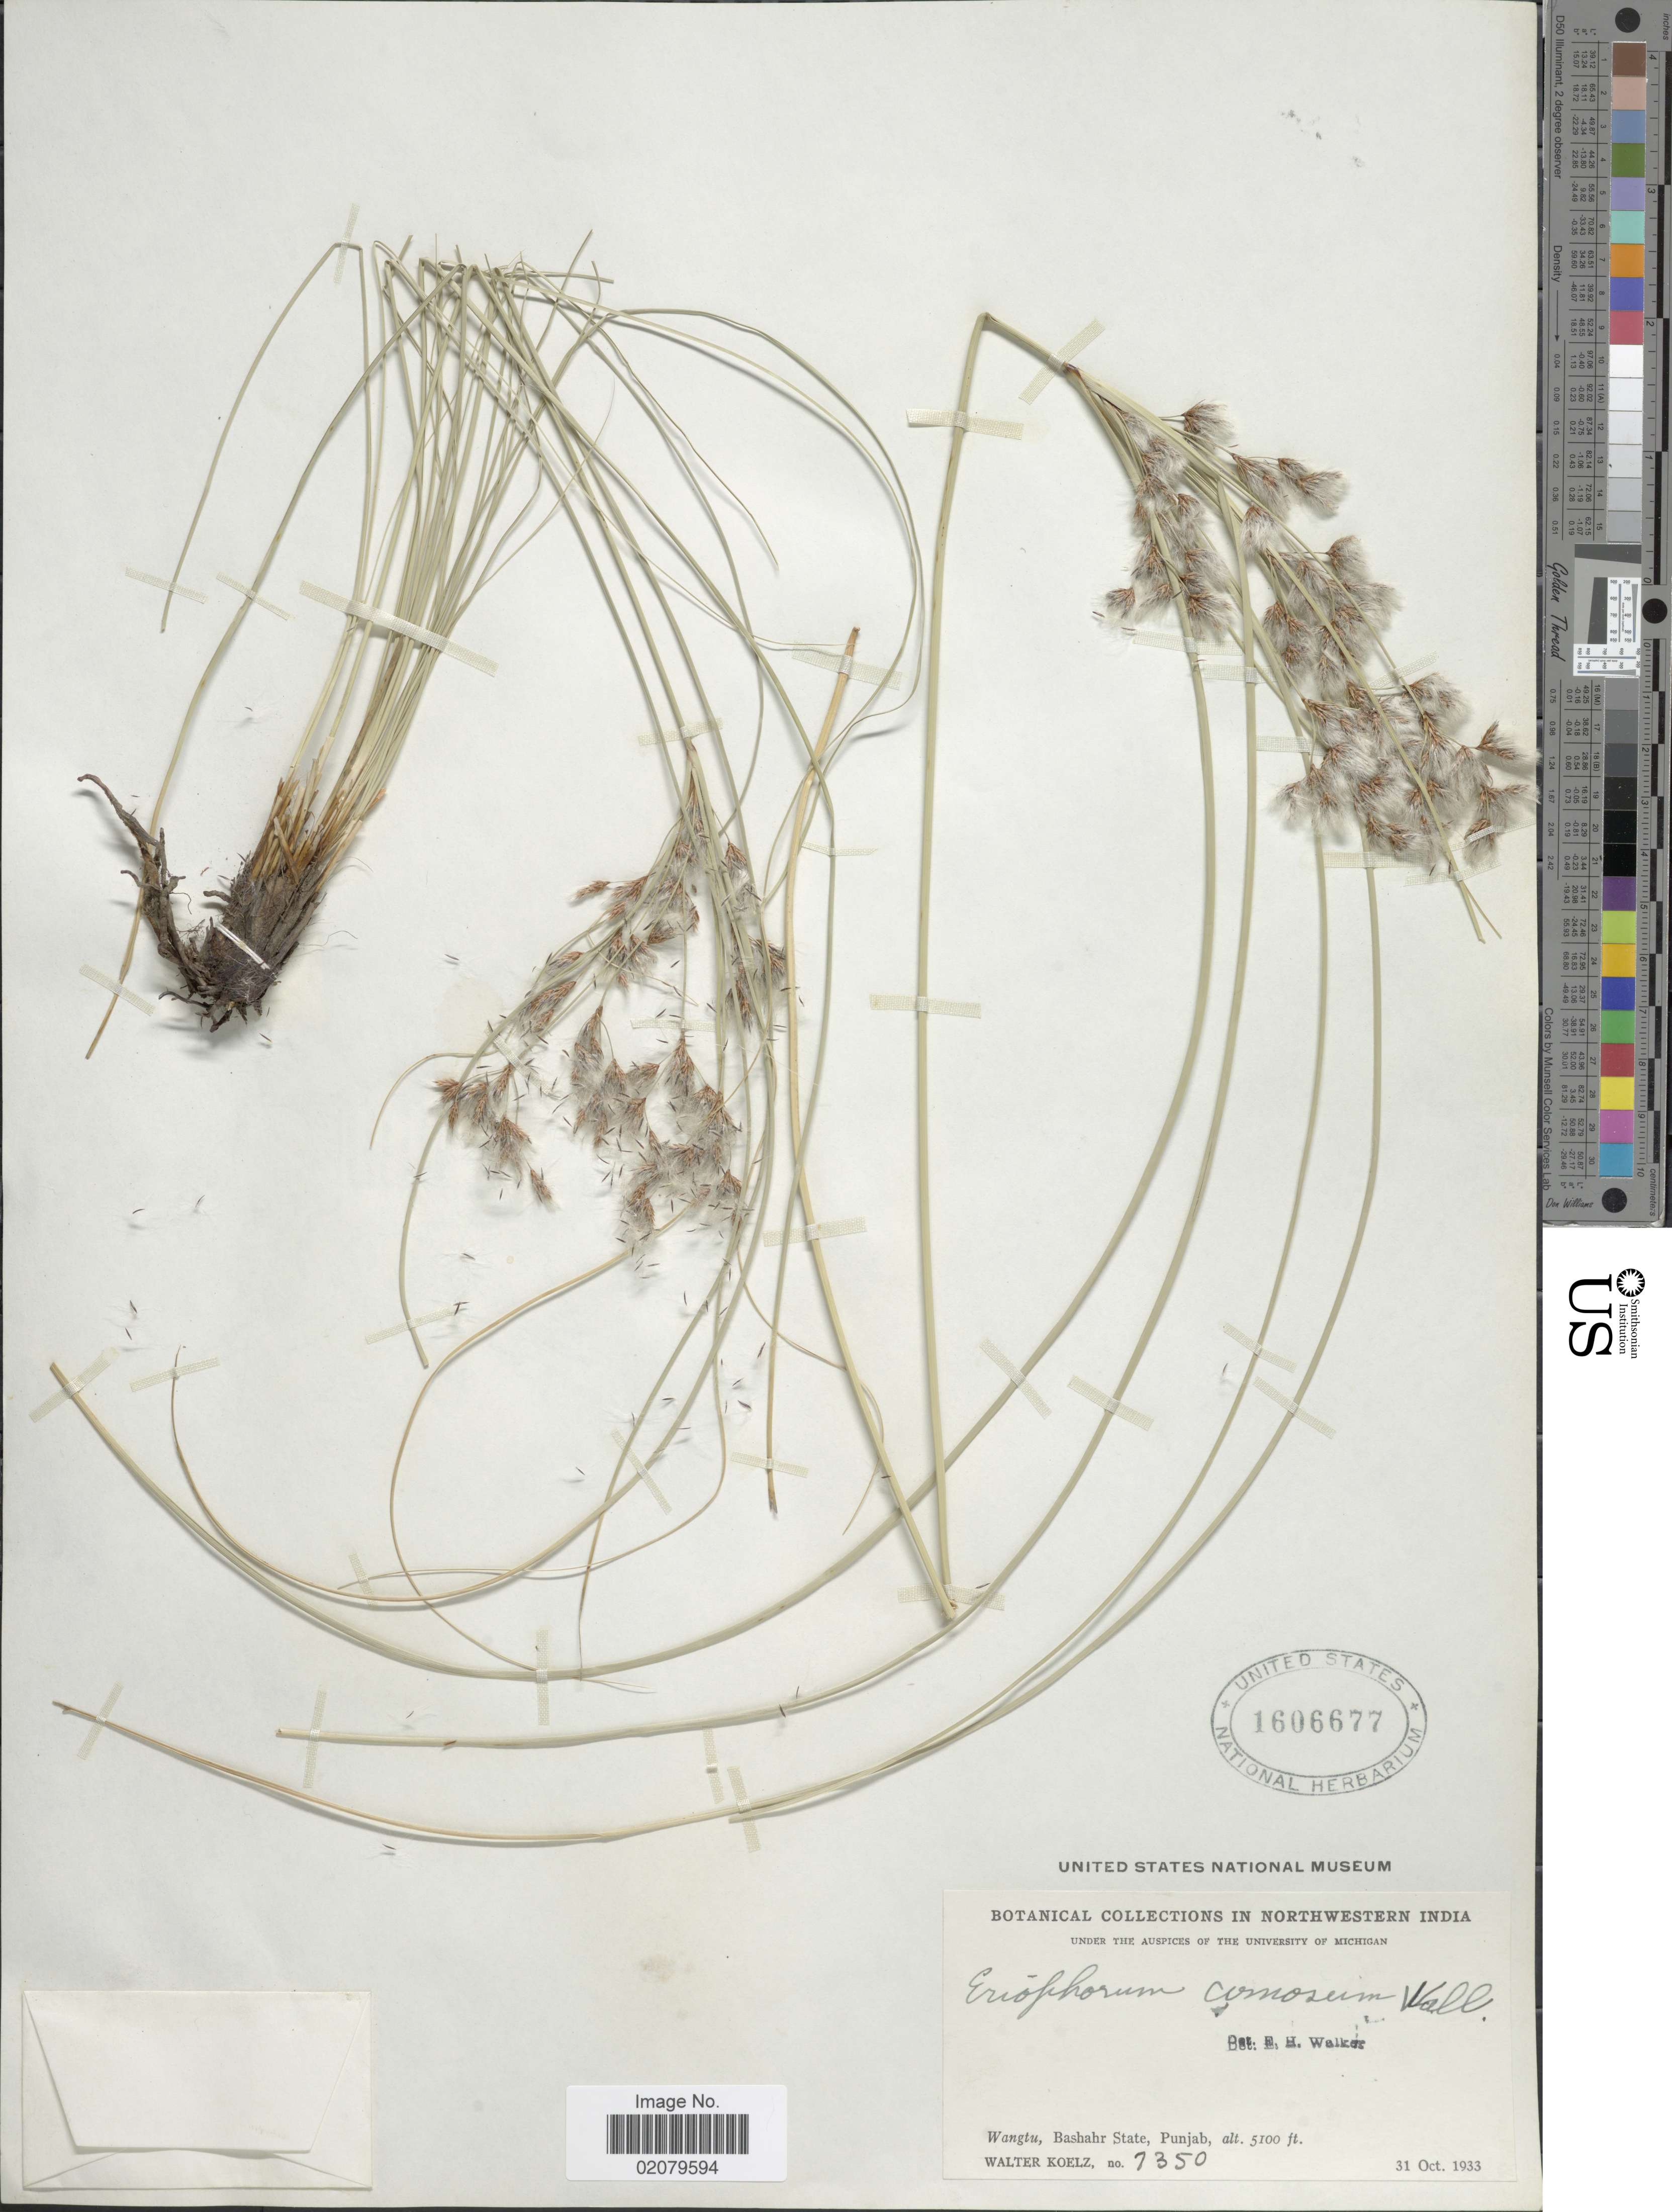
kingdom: Plantae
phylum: Tracheophyta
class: Liliopsida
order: Poales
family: Cyperaceae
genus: Erioscirpus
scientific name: Erioscirpus comosus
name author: (Wall.) Palla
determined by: Strong, Mark T., (BOT), Smithsonian Institution - National Museum of Natural History (UNITED STATES)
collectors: W. N. Koelz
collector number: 7350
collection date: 1933-10-31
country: India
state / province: Punjab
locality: Wangtu, Bashahr State, Punjab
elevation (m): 1554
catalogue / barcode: US 1606677